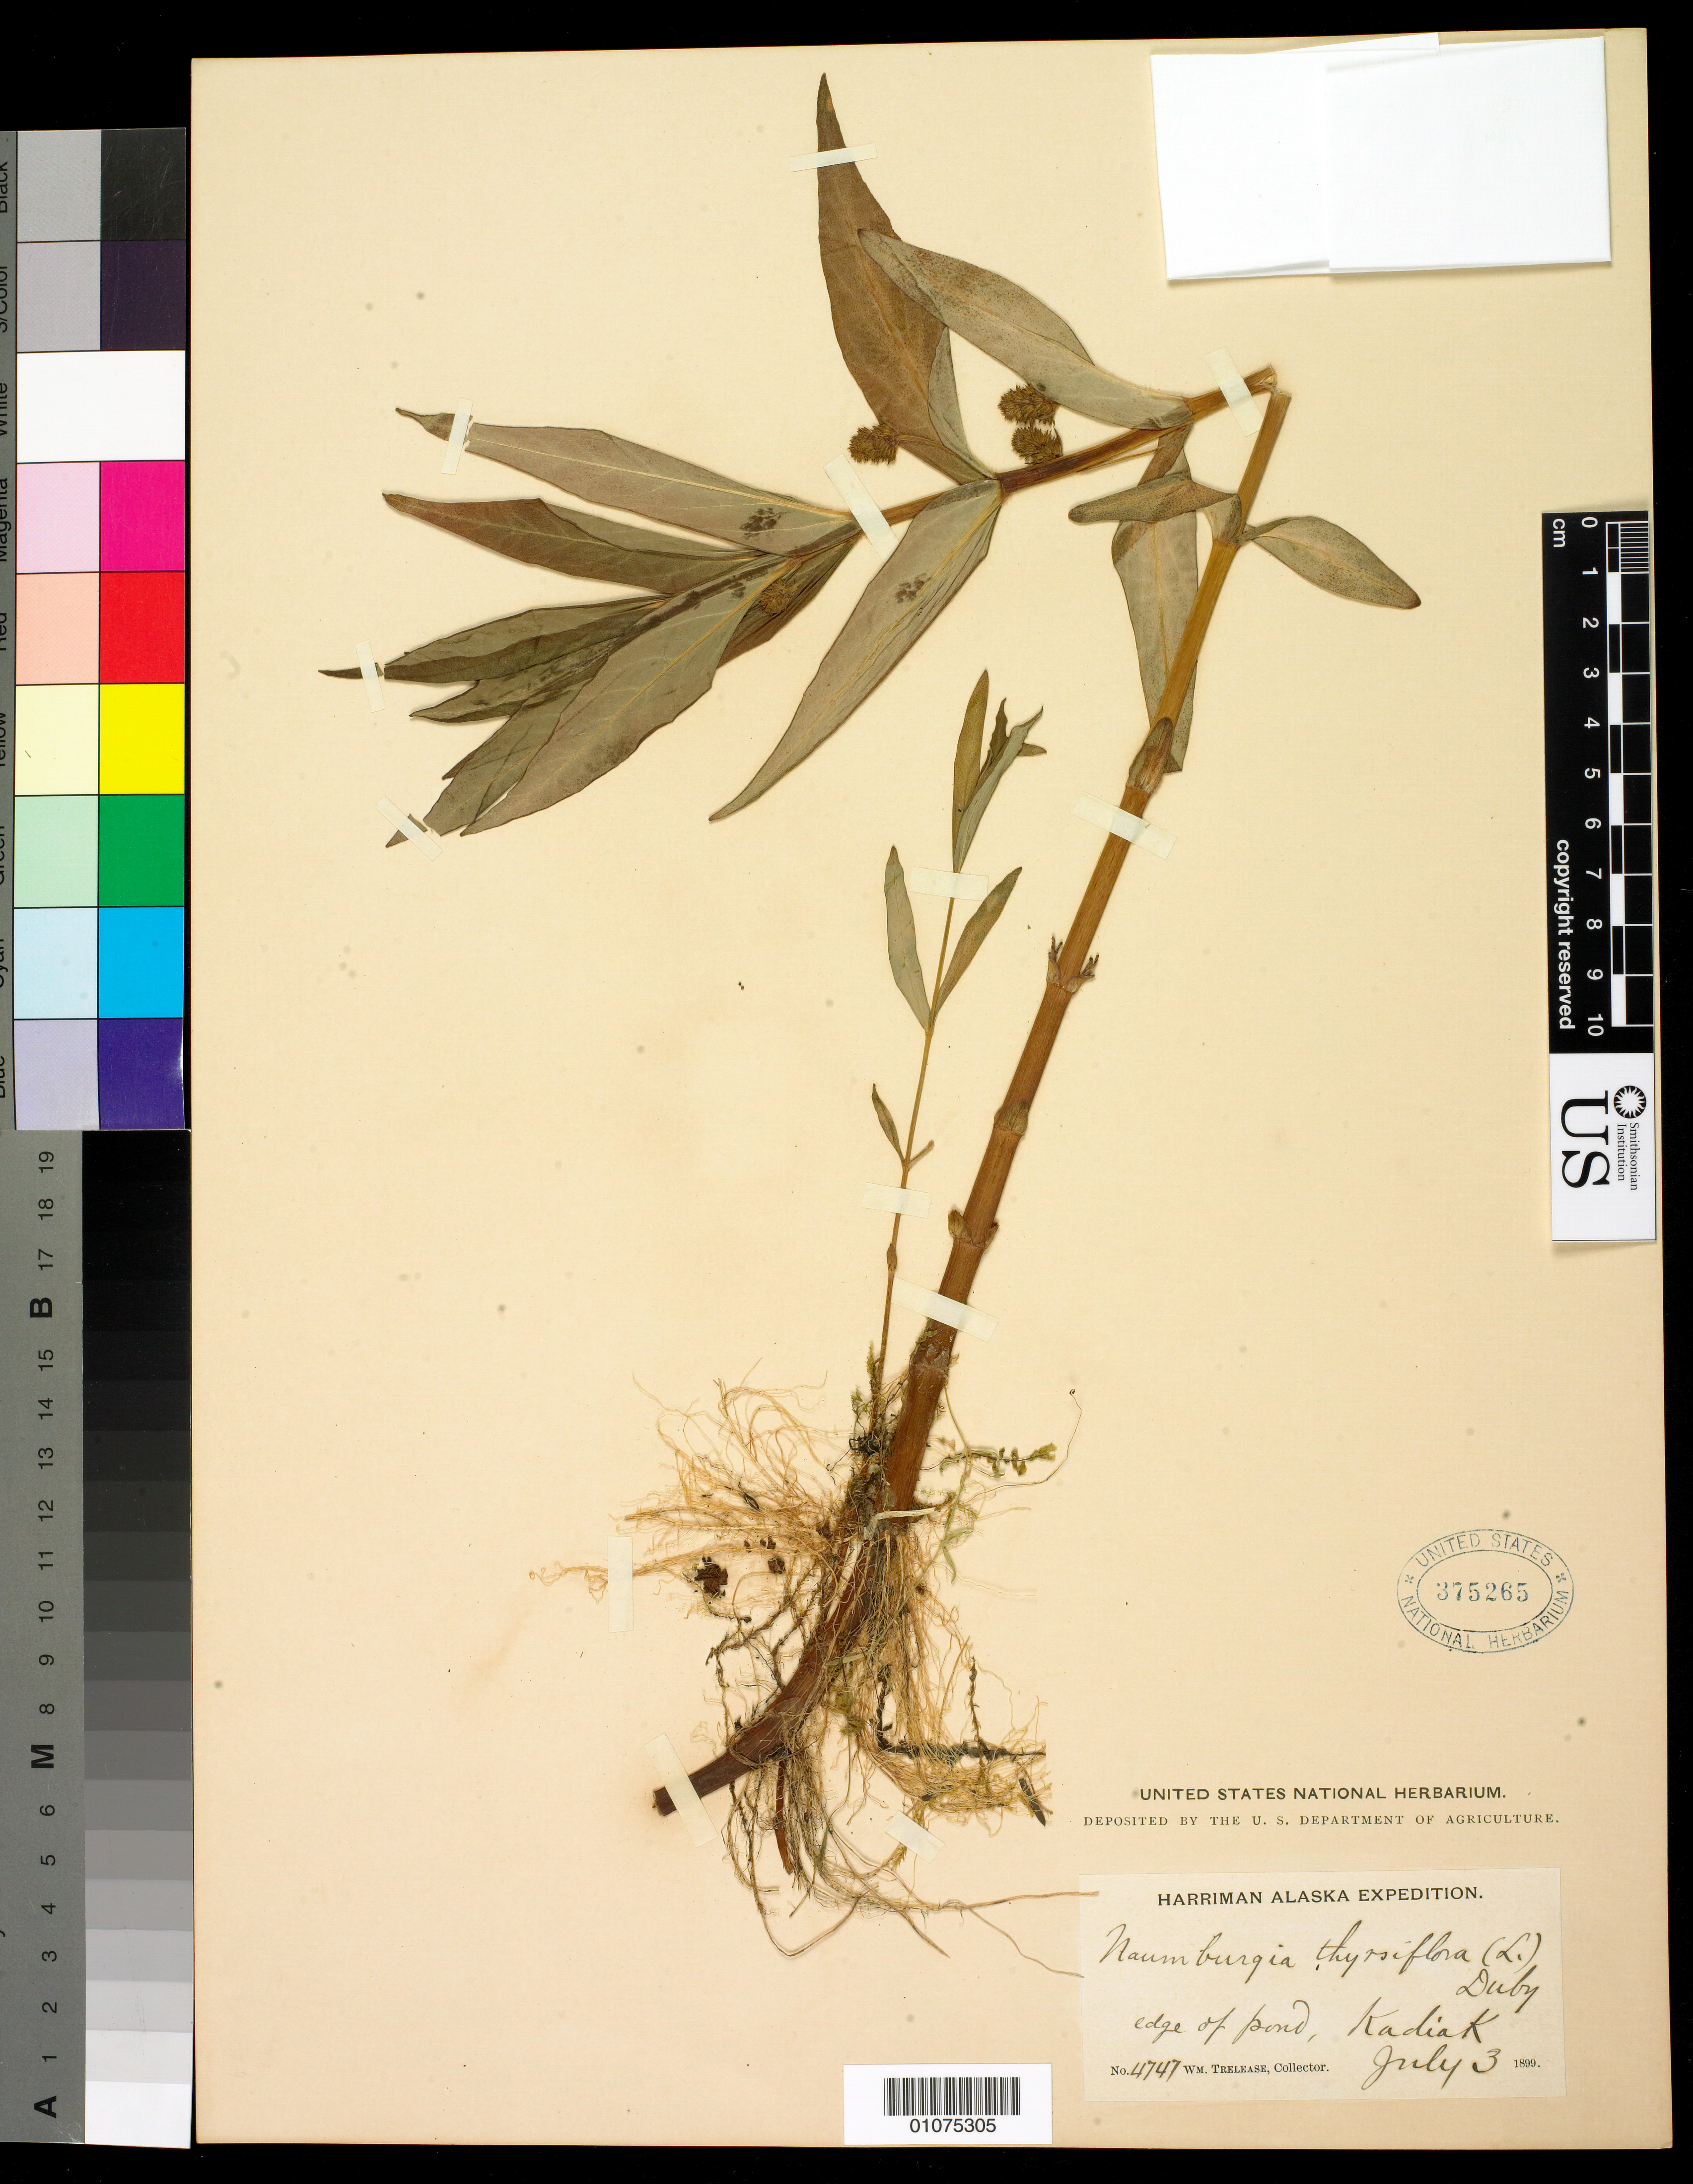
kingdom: Plantae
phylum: Tracheophyta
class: Magnoliopsida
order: Ericales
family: Primulaceae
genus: Lysimachia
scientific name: Lysimachia thyrsiflora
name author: L.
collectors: W. Trelease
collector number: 4747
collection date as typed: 3 Jul 1899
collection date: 1899-07-03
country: United States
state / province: Alaska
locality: Kodiak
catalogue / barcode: US 375265